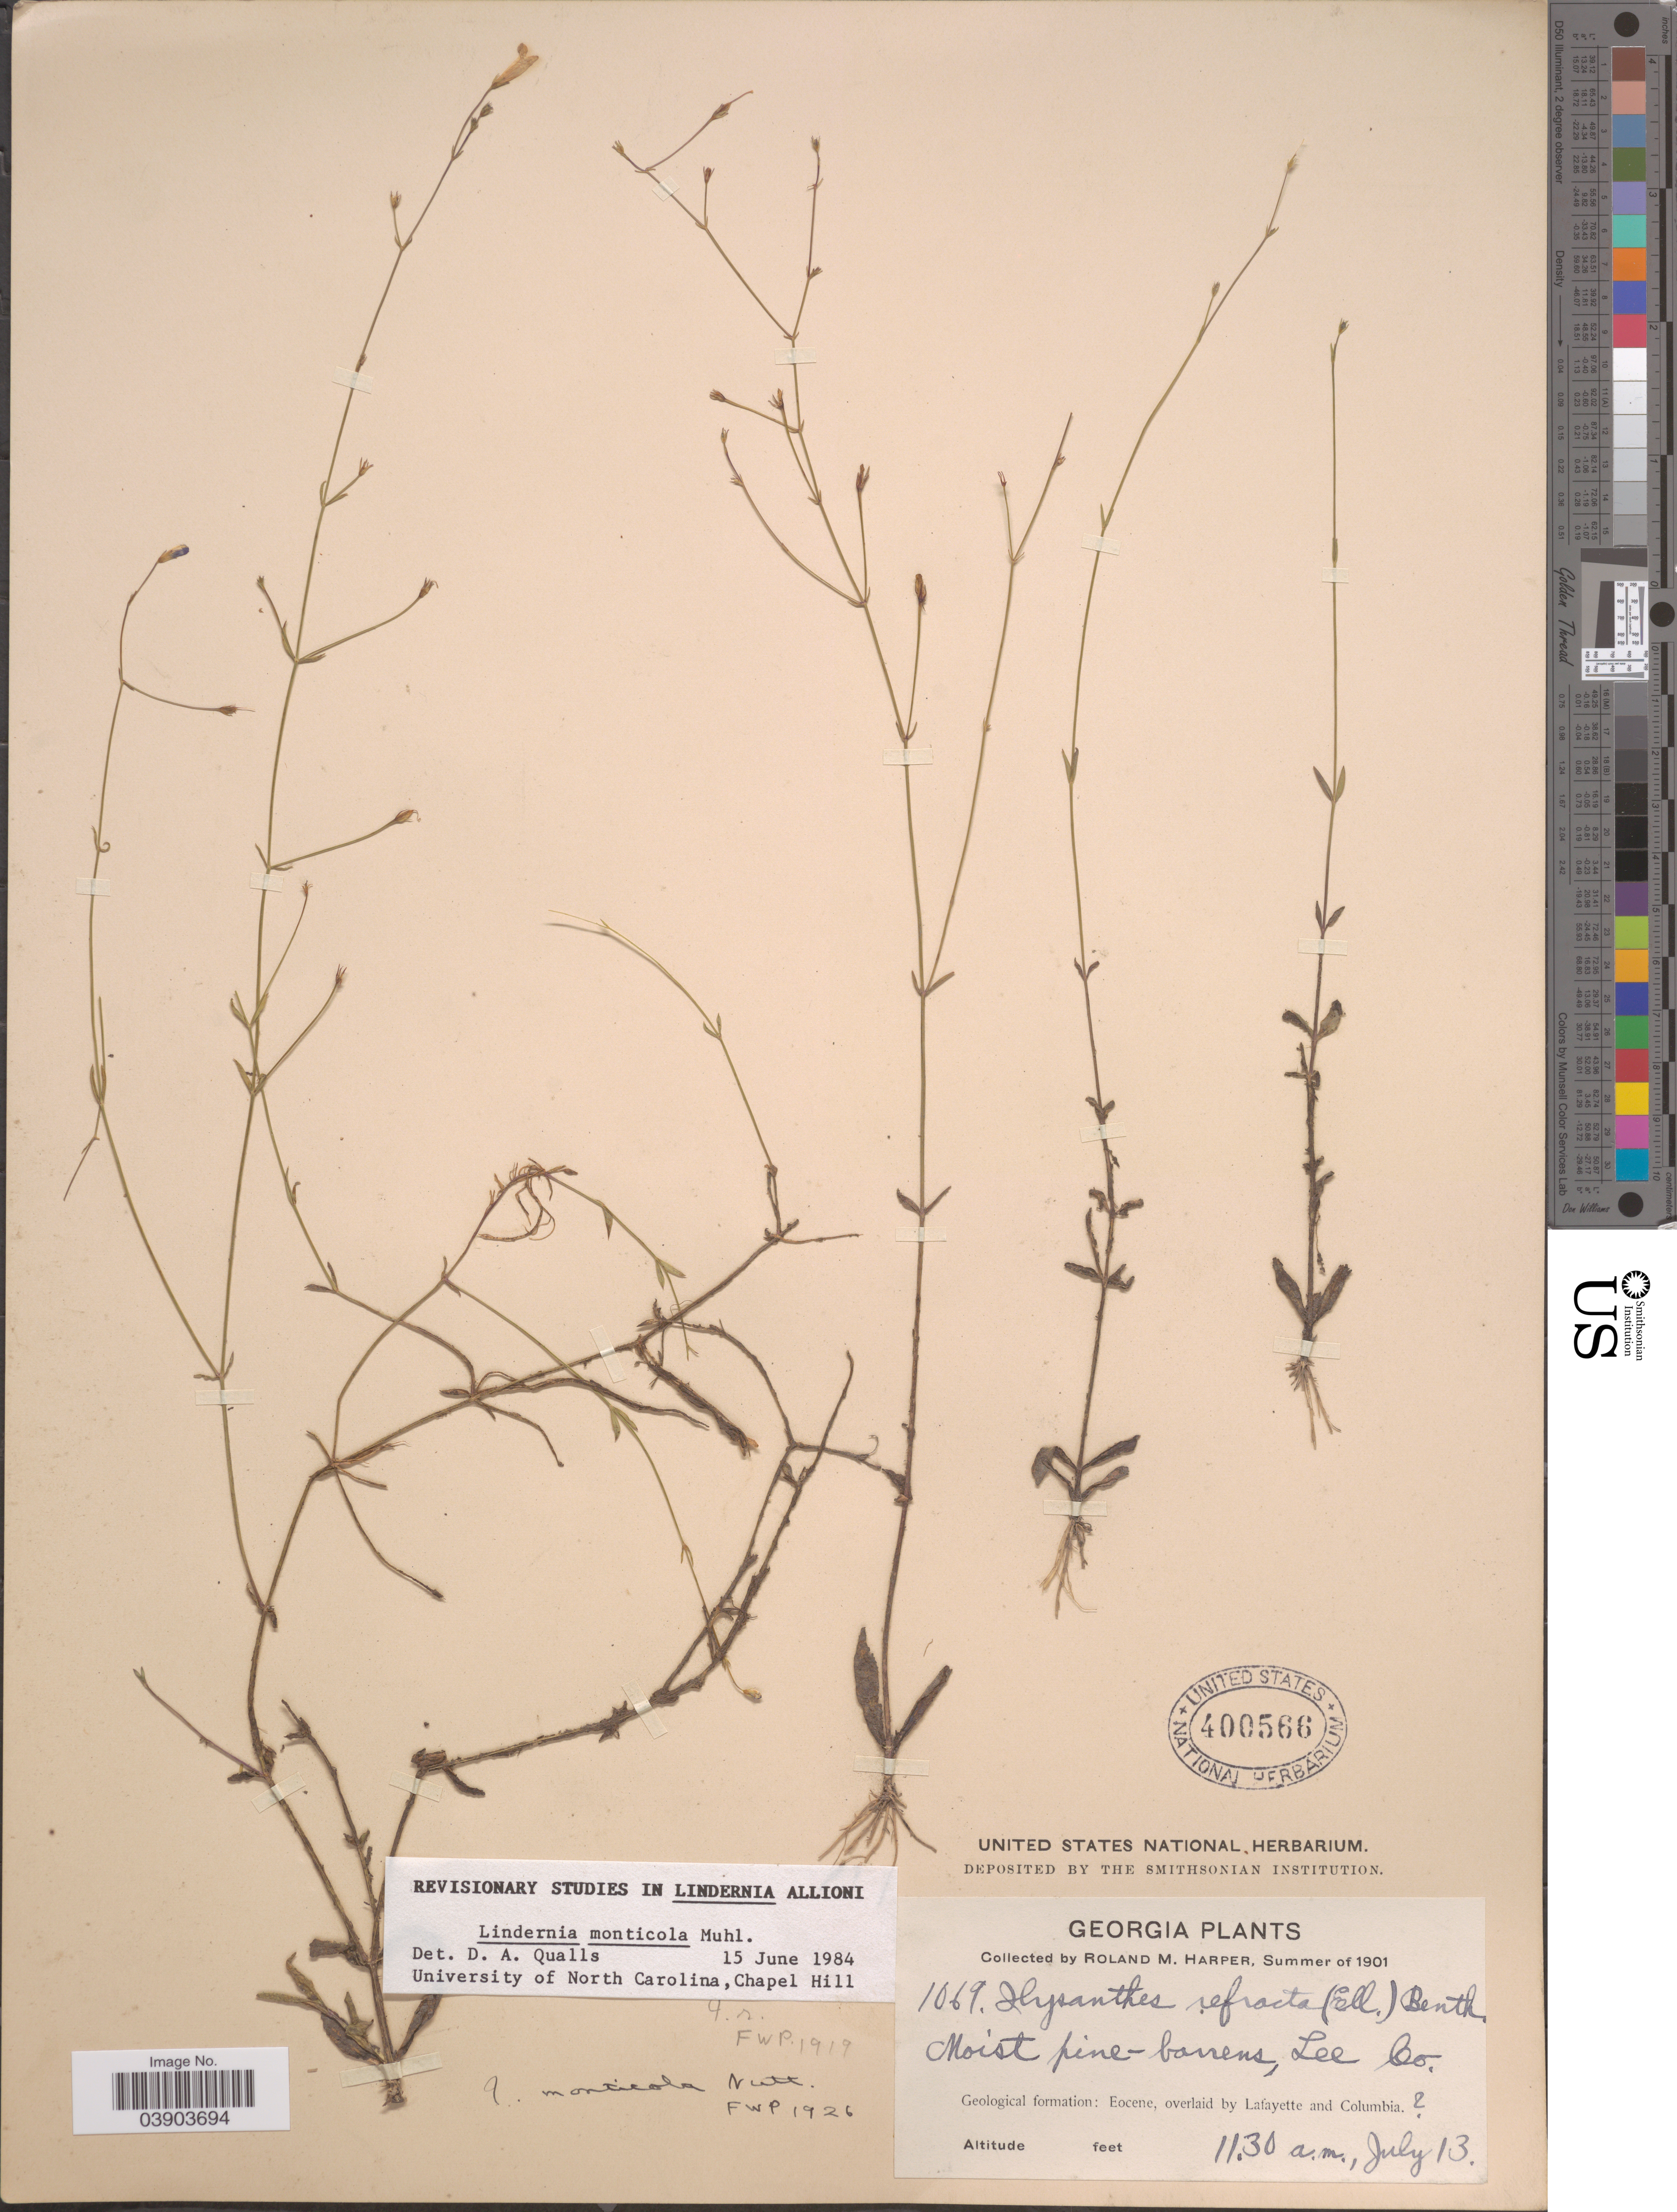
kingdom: Plantae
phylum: Tracheophyta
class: Magnoliopsida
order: Lamiales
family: Linderniaceae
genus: Lindernia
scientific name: Lindernia monticola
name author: Nutt.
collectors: R. M. Harper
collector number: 1069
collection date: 1901-07-13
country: United States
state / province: Georgia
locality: Lee Co. Geological formation: Eocene, overlaid by Lafayette and Columbia.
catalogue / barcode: US 400566